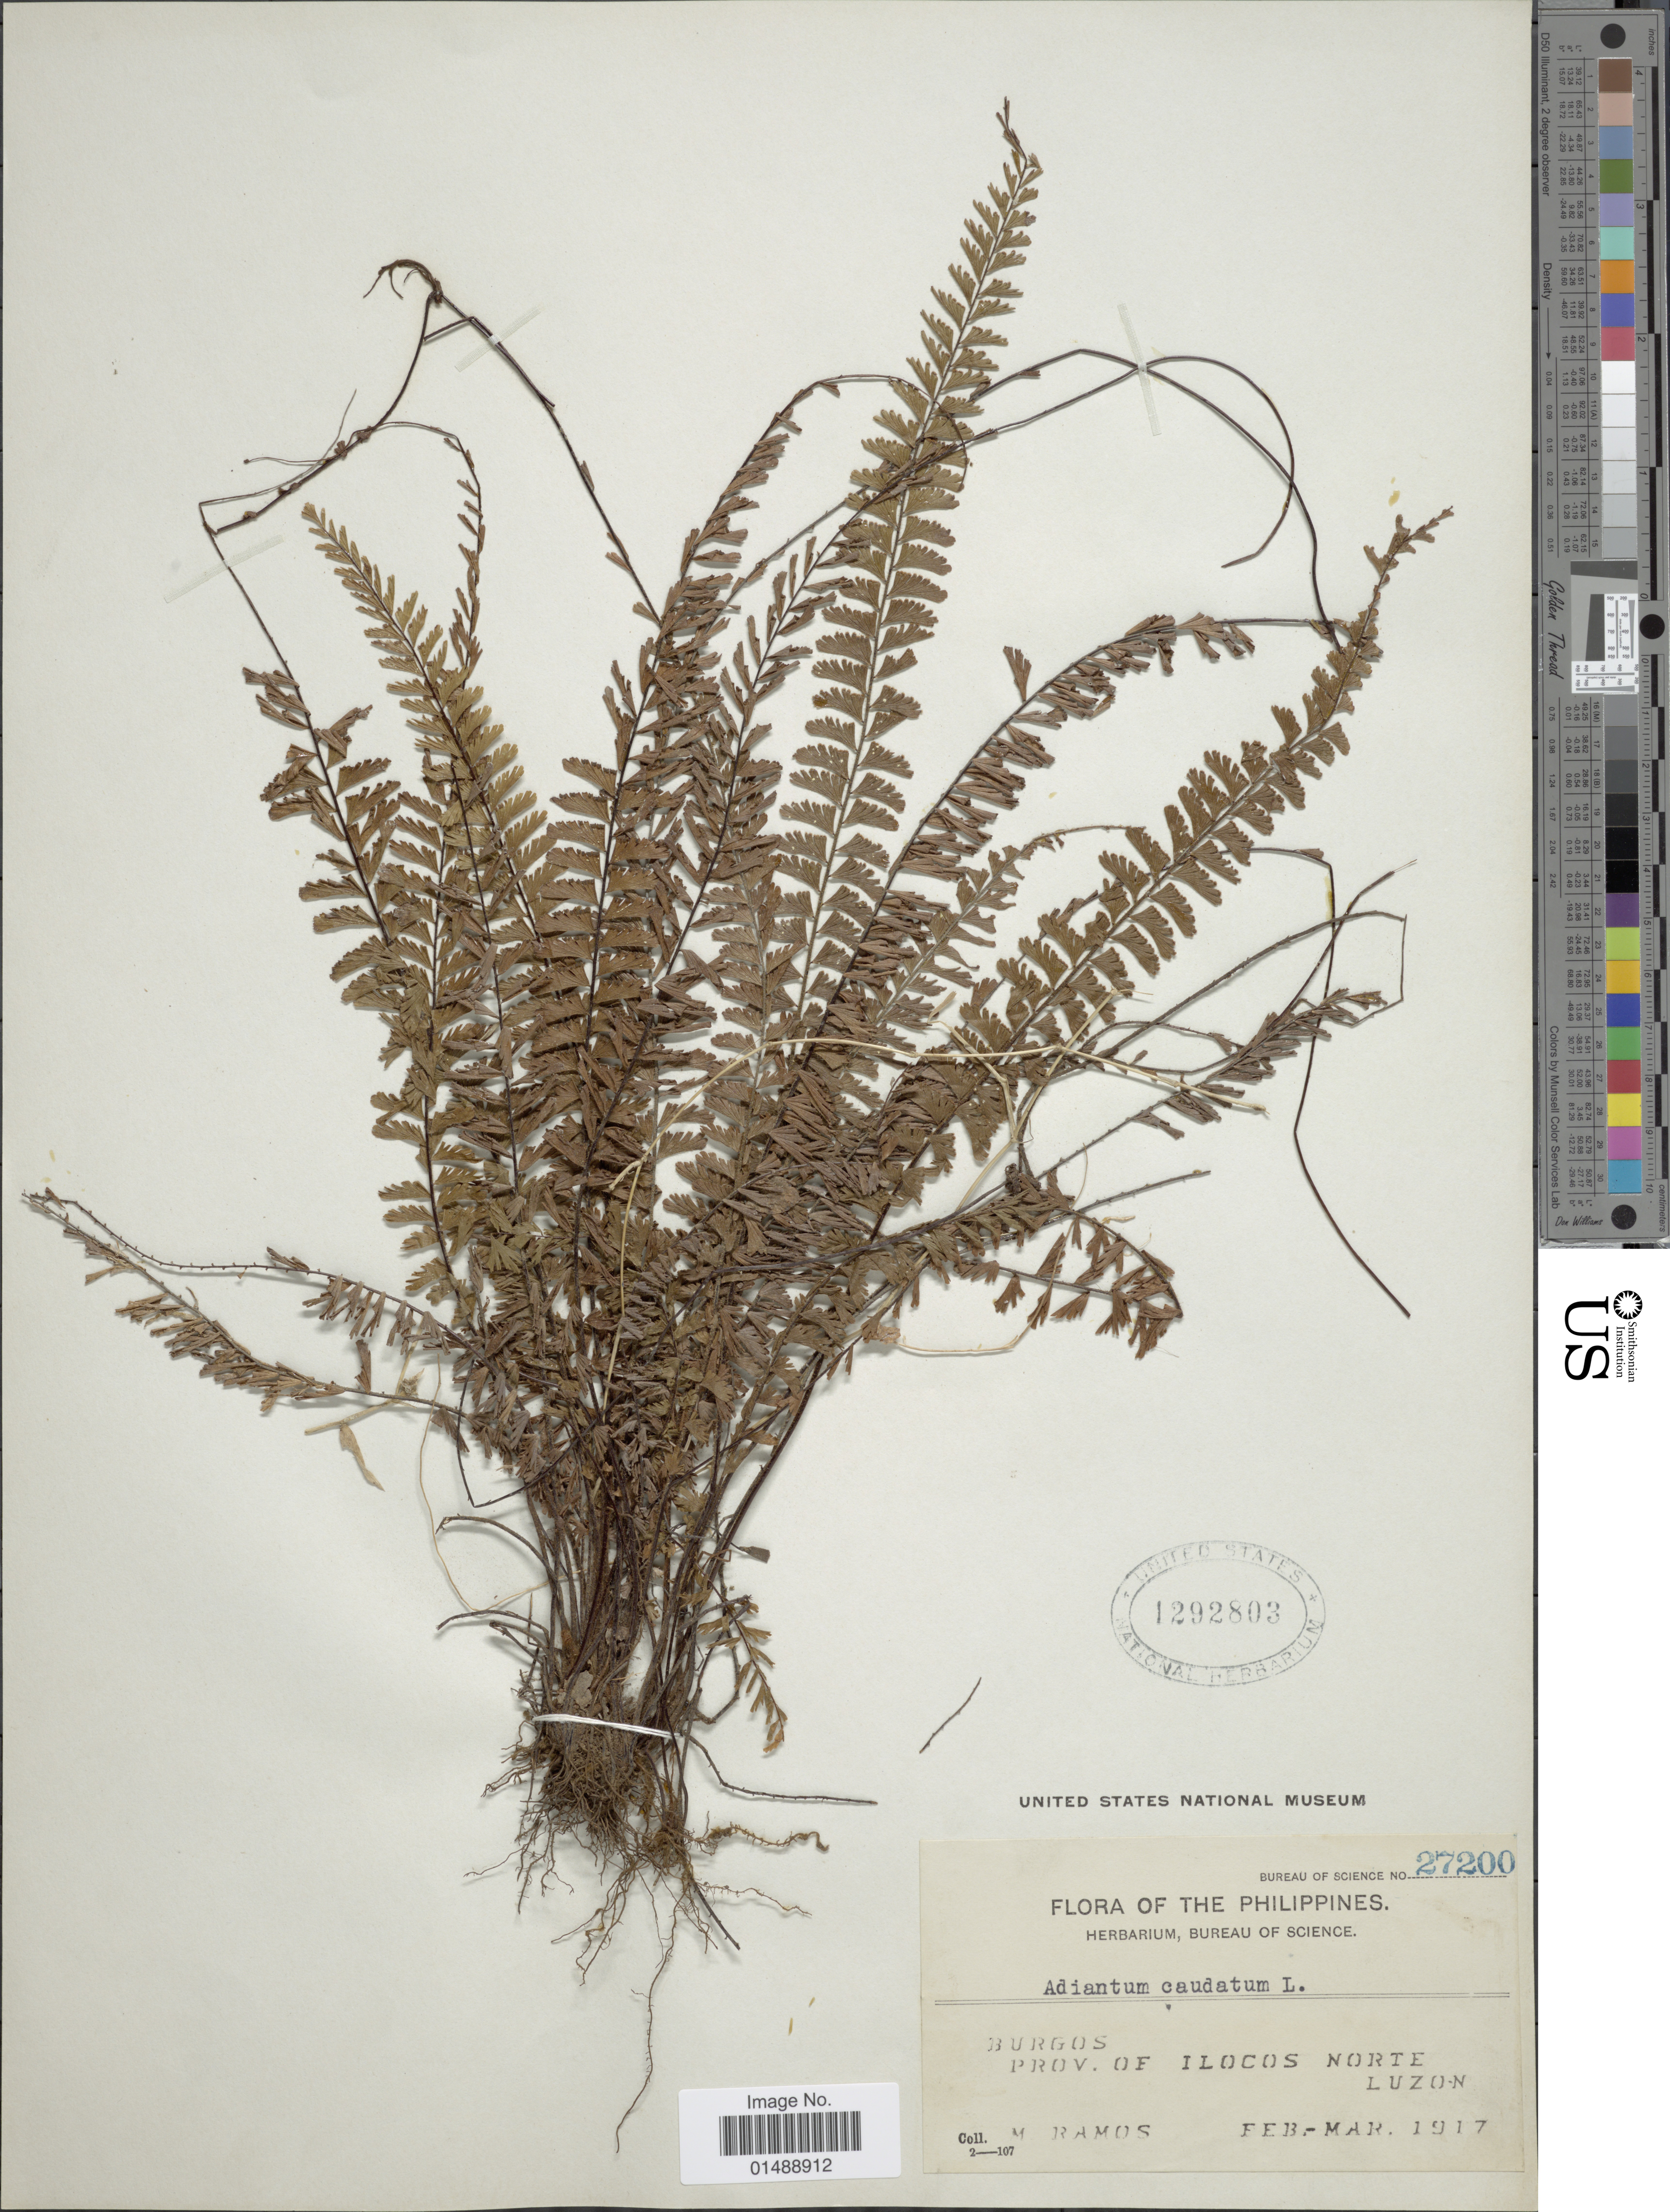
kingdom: Plantae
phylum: Tracheophyta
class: Polypodiopsida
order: Polypodiales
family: Pteridaceae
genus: Adiantum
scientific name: Adiantum caudatum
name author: L.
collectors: M. Ramos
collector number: Bureau of Science 27200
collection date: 1917-02/1917-03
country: Philippines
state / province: Ilocos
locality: Burgos prov. of Ilocos, Norte Luzon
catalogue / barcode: US 1292803